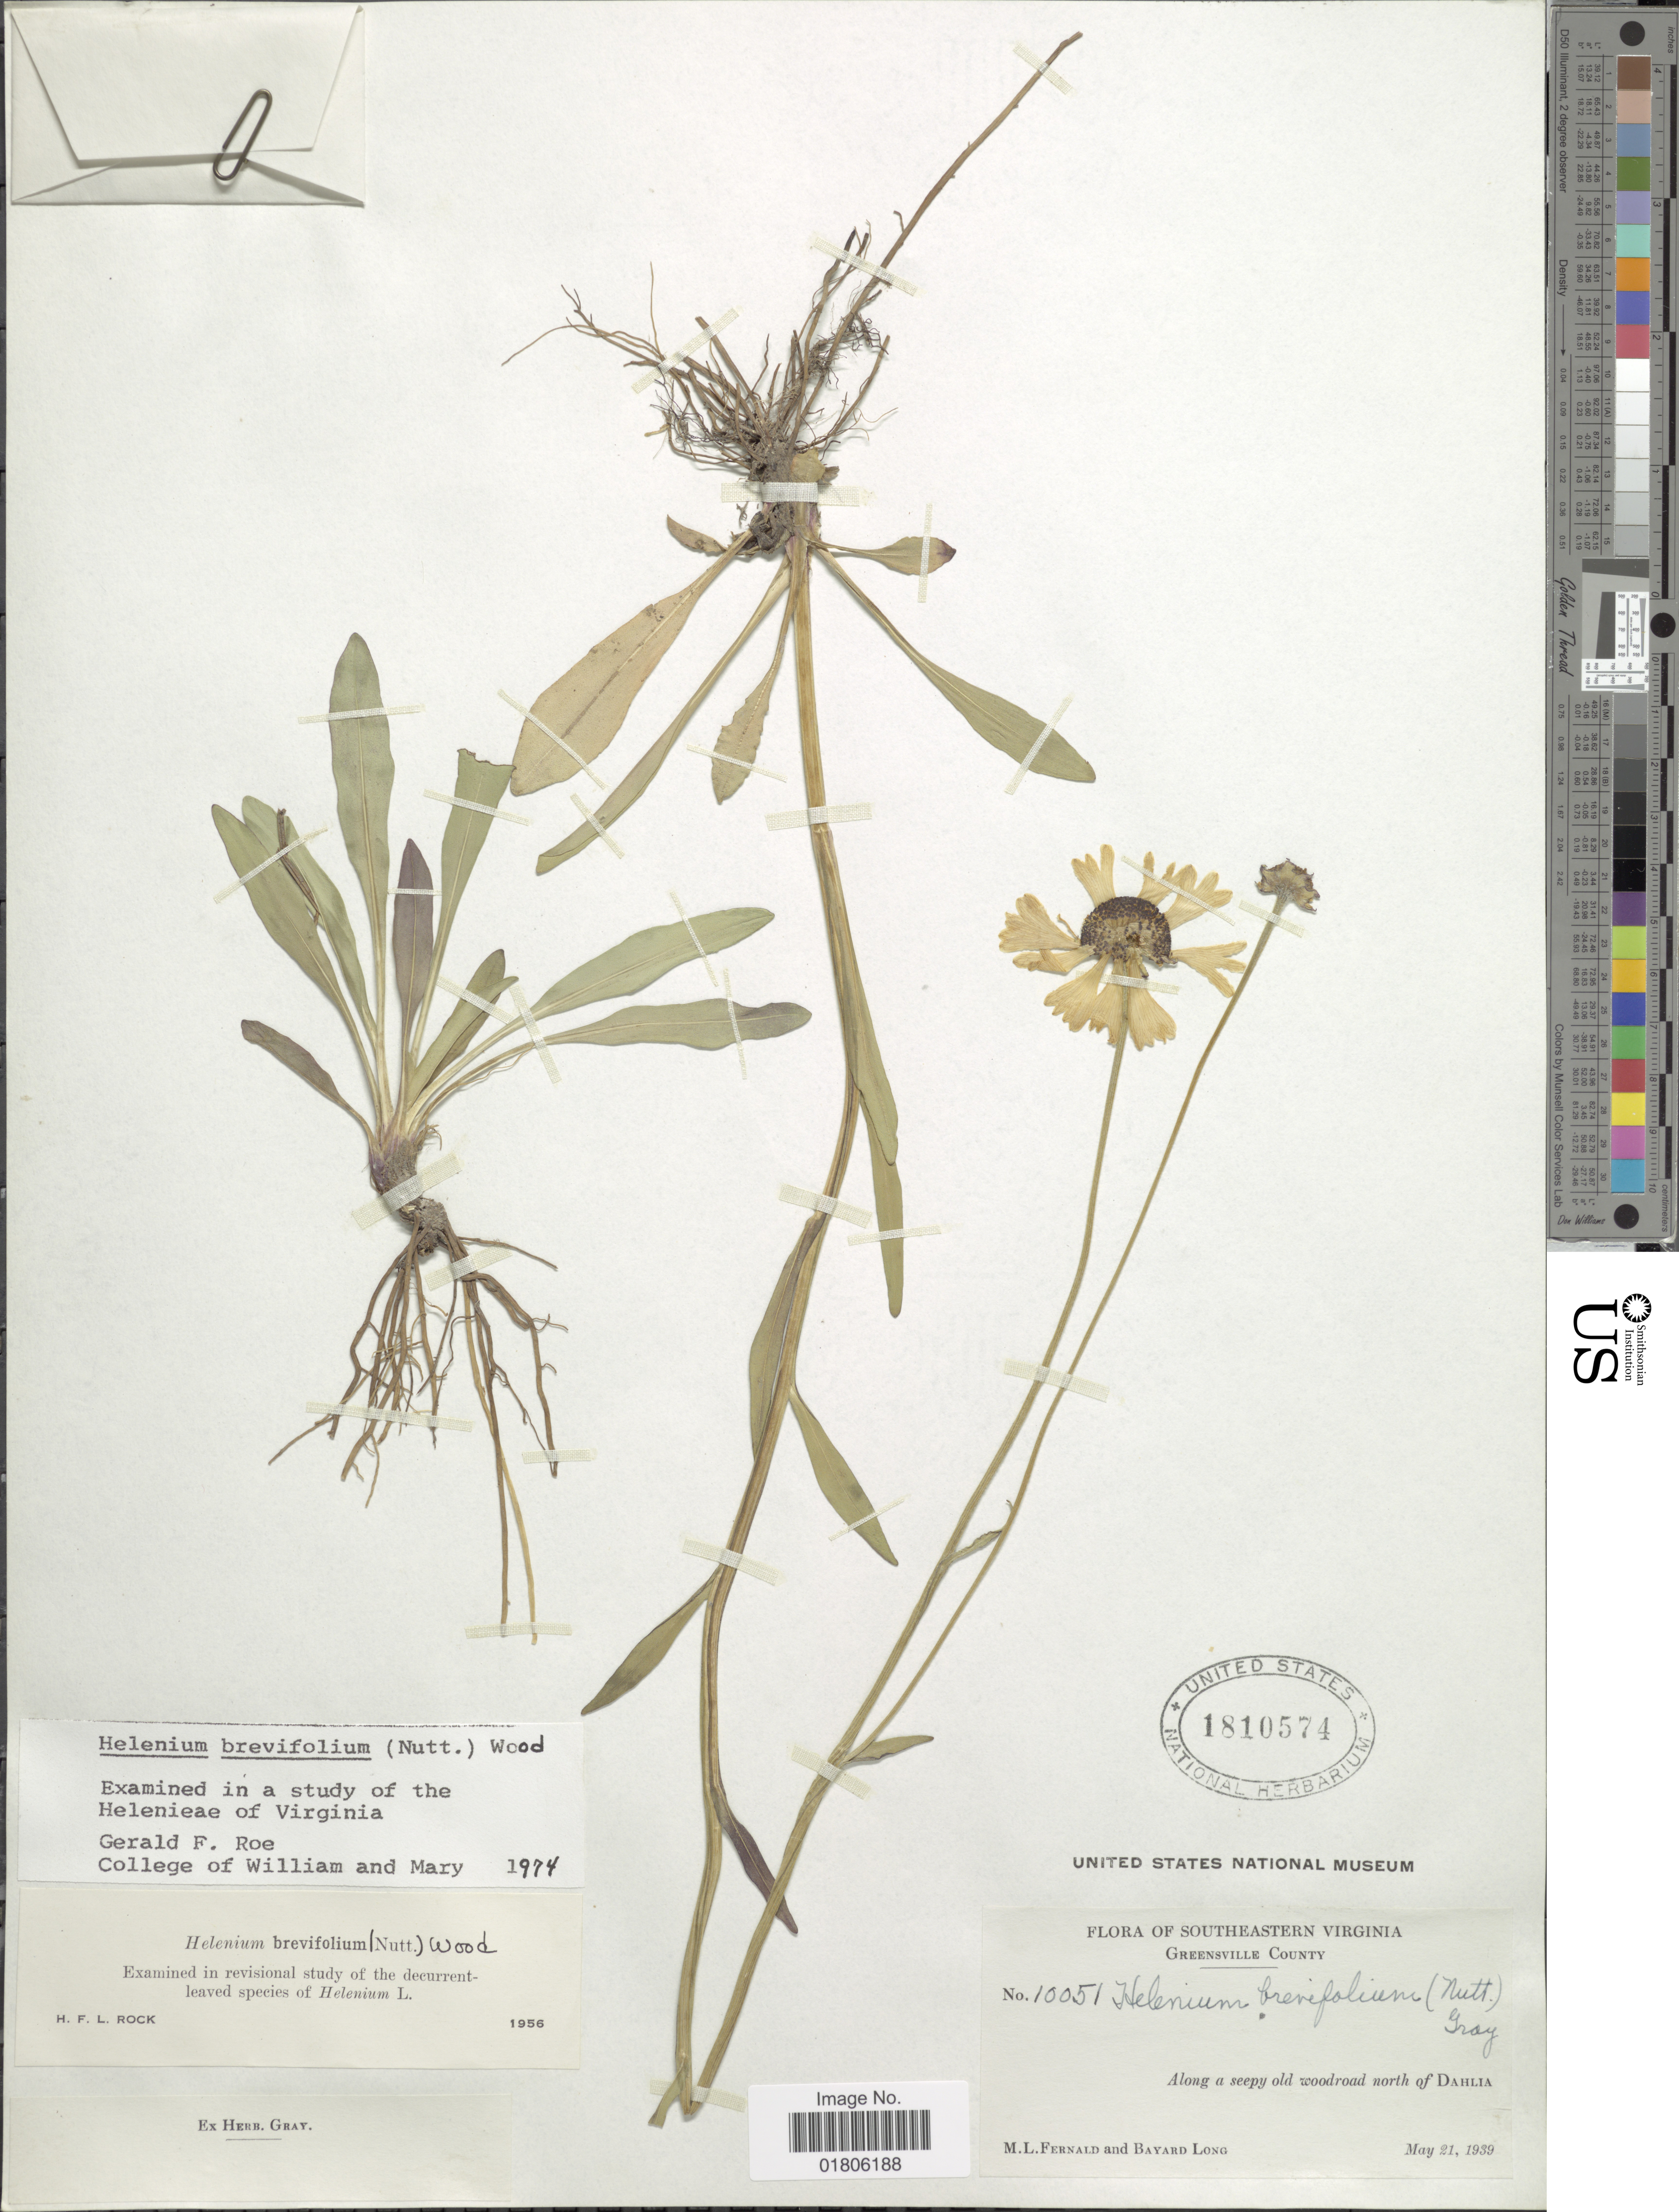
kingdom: Plantae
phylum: Tracheophyta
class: Magnoliopsida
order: Asterales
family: Asteraceae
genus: Helenium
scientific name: Helenium brevifolium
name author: (Nutt.) Alph. Wood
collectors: M. L. Fernald & B. Long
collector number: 10051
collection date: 1939-05-21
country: United States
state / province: Virginia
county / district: Greensville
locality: Greensville County. Along a seepy old woodroad north of Dahlia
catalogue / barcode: US 1810574